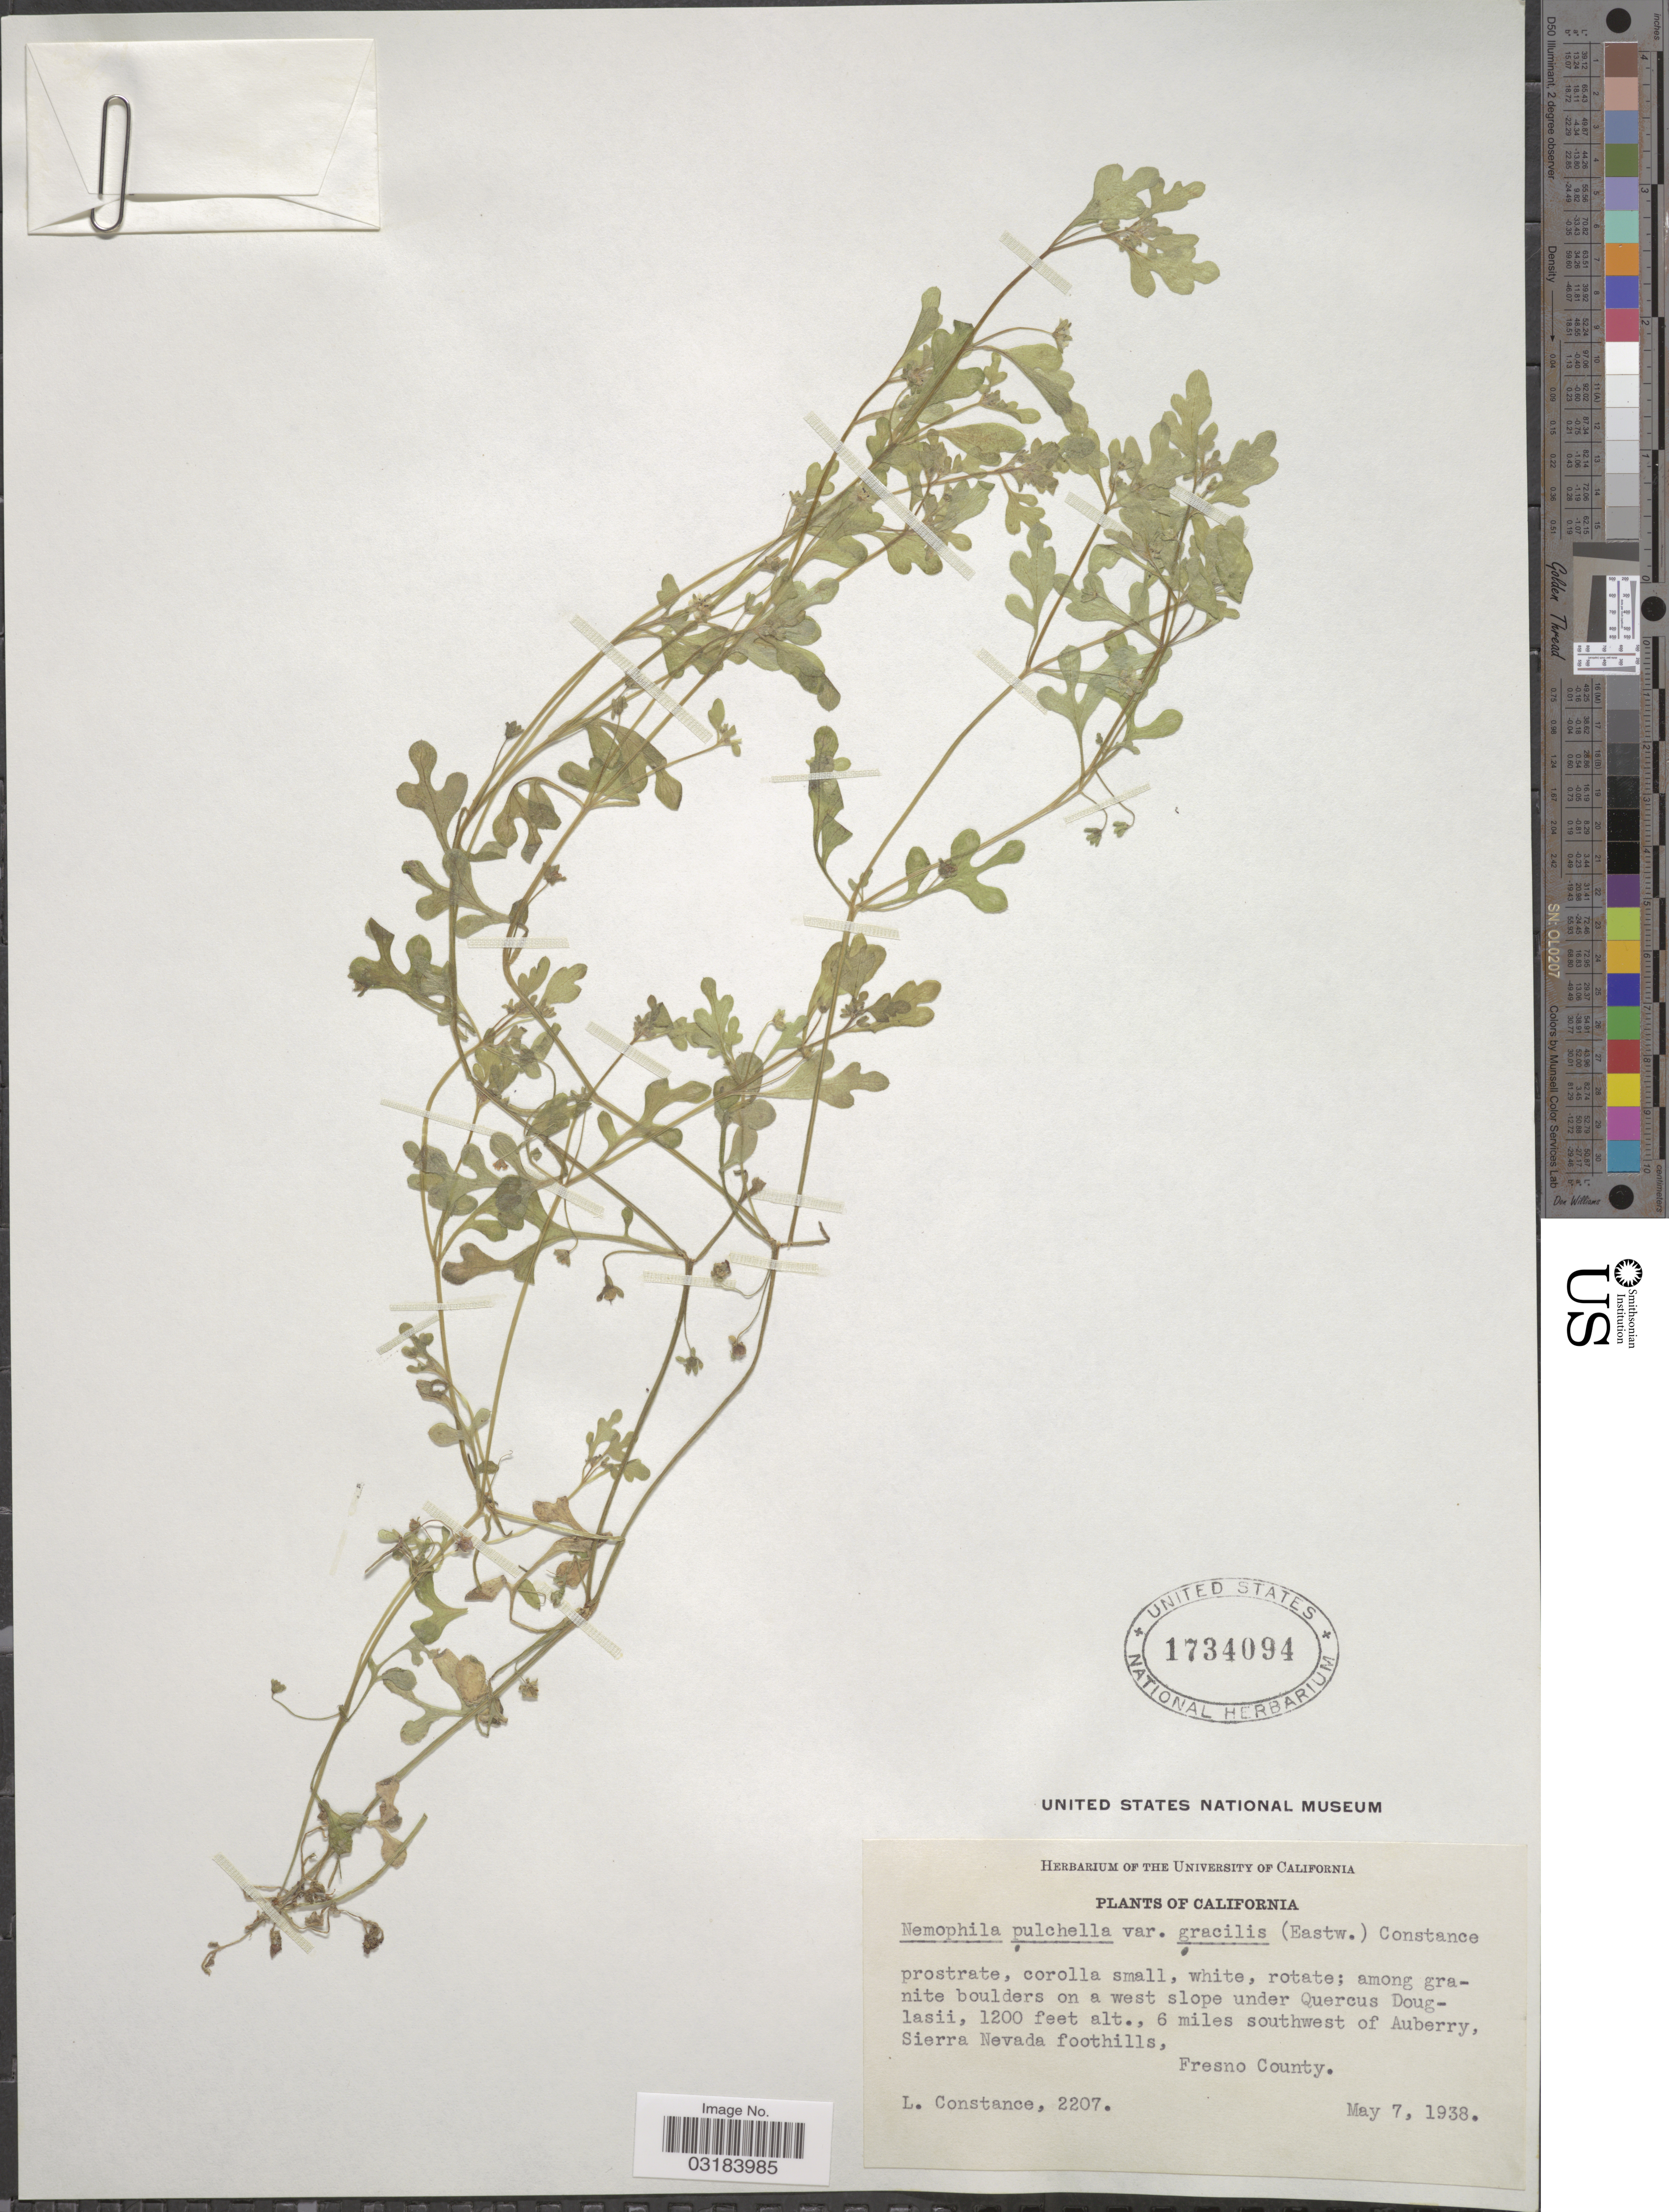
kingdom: Plantae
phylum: Tracheophyta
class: Magnoliopsida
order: Boraginales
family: Hydrophyllaceae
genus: Nemophila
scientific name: Nemophila pulchella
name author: Eastw.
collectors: L. Constance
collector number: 2207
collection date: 1938-05-07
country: United States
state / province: California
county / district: Fresno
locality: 6 miles southwest of Auberry, Sierra Nevada foothills, Fresno County.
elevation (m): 366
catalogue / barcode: US 1734094